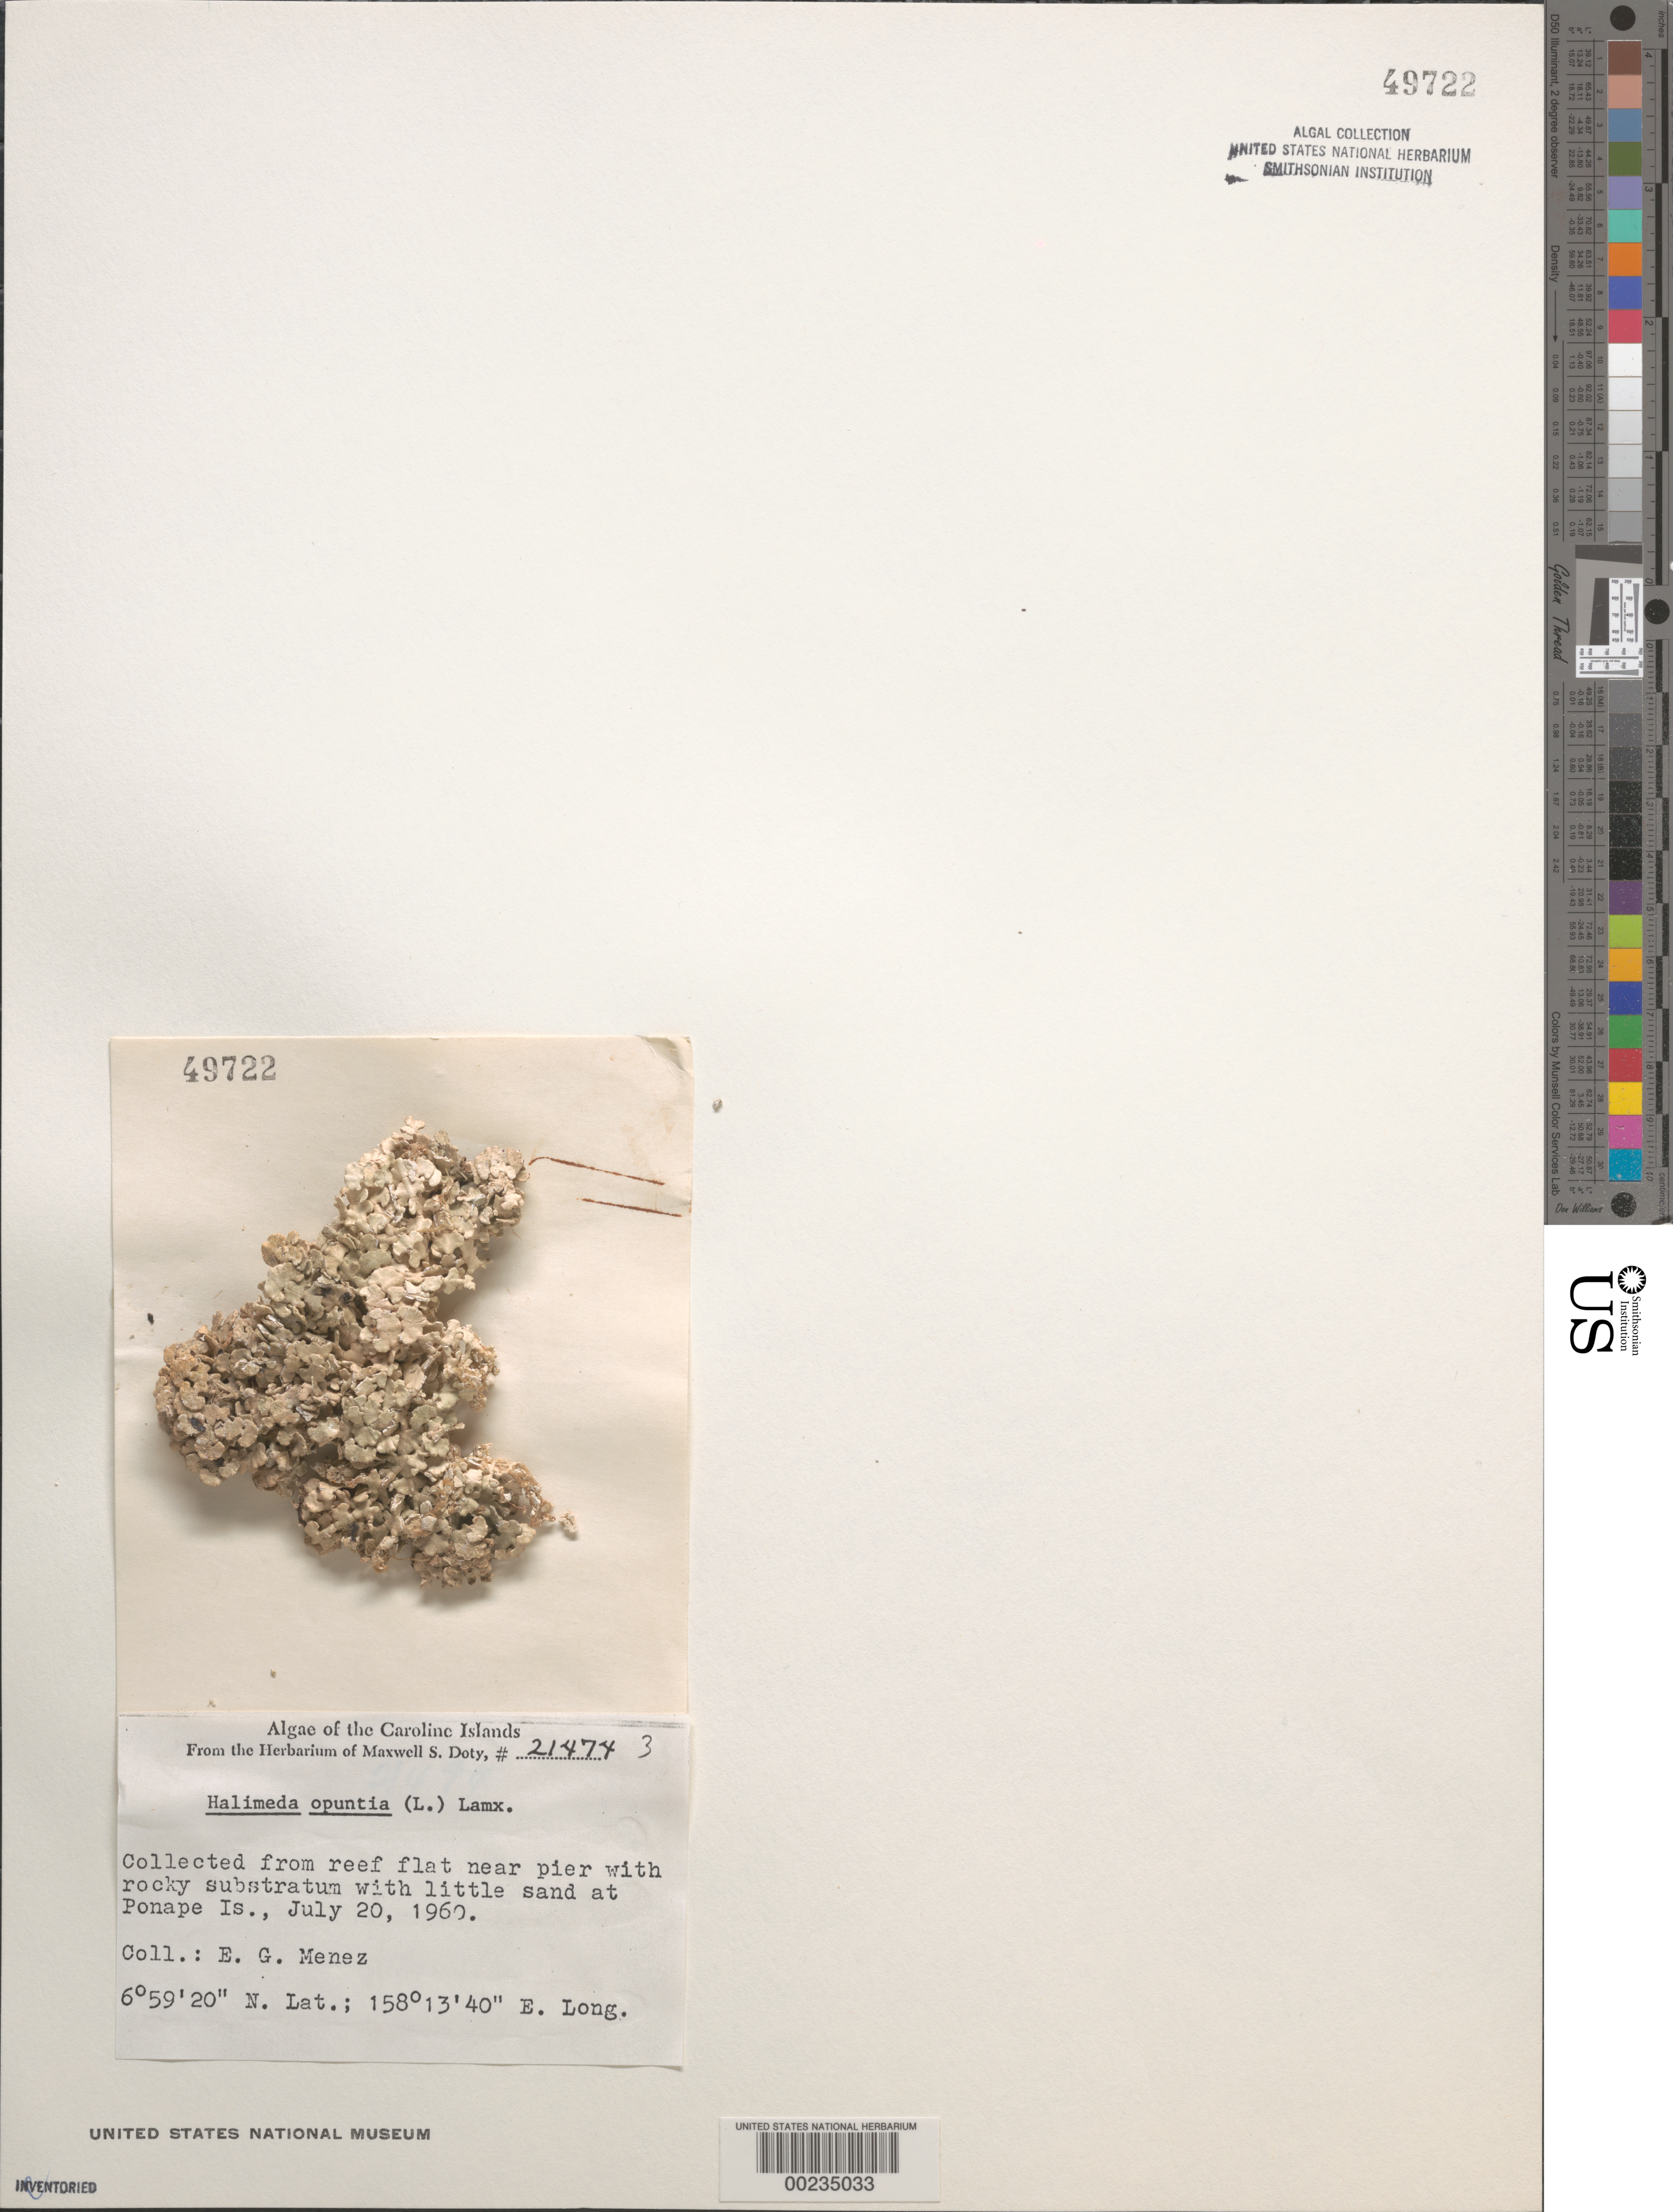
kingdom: Plantae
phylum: Chlorophyta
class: Ulvophyceae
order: Bryopsidales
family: Halimedaceae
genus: Halimeda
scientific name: Halimeda opuntia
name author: (L.) J.V.Lamouroux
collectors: Meñez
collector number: MSD 21474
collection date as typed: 20 Jul 1960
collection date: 1960-07-20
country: Micronesia, Federated States of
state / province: Pohnpei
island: Pohnpei [Ponape]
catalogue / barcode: US 49722